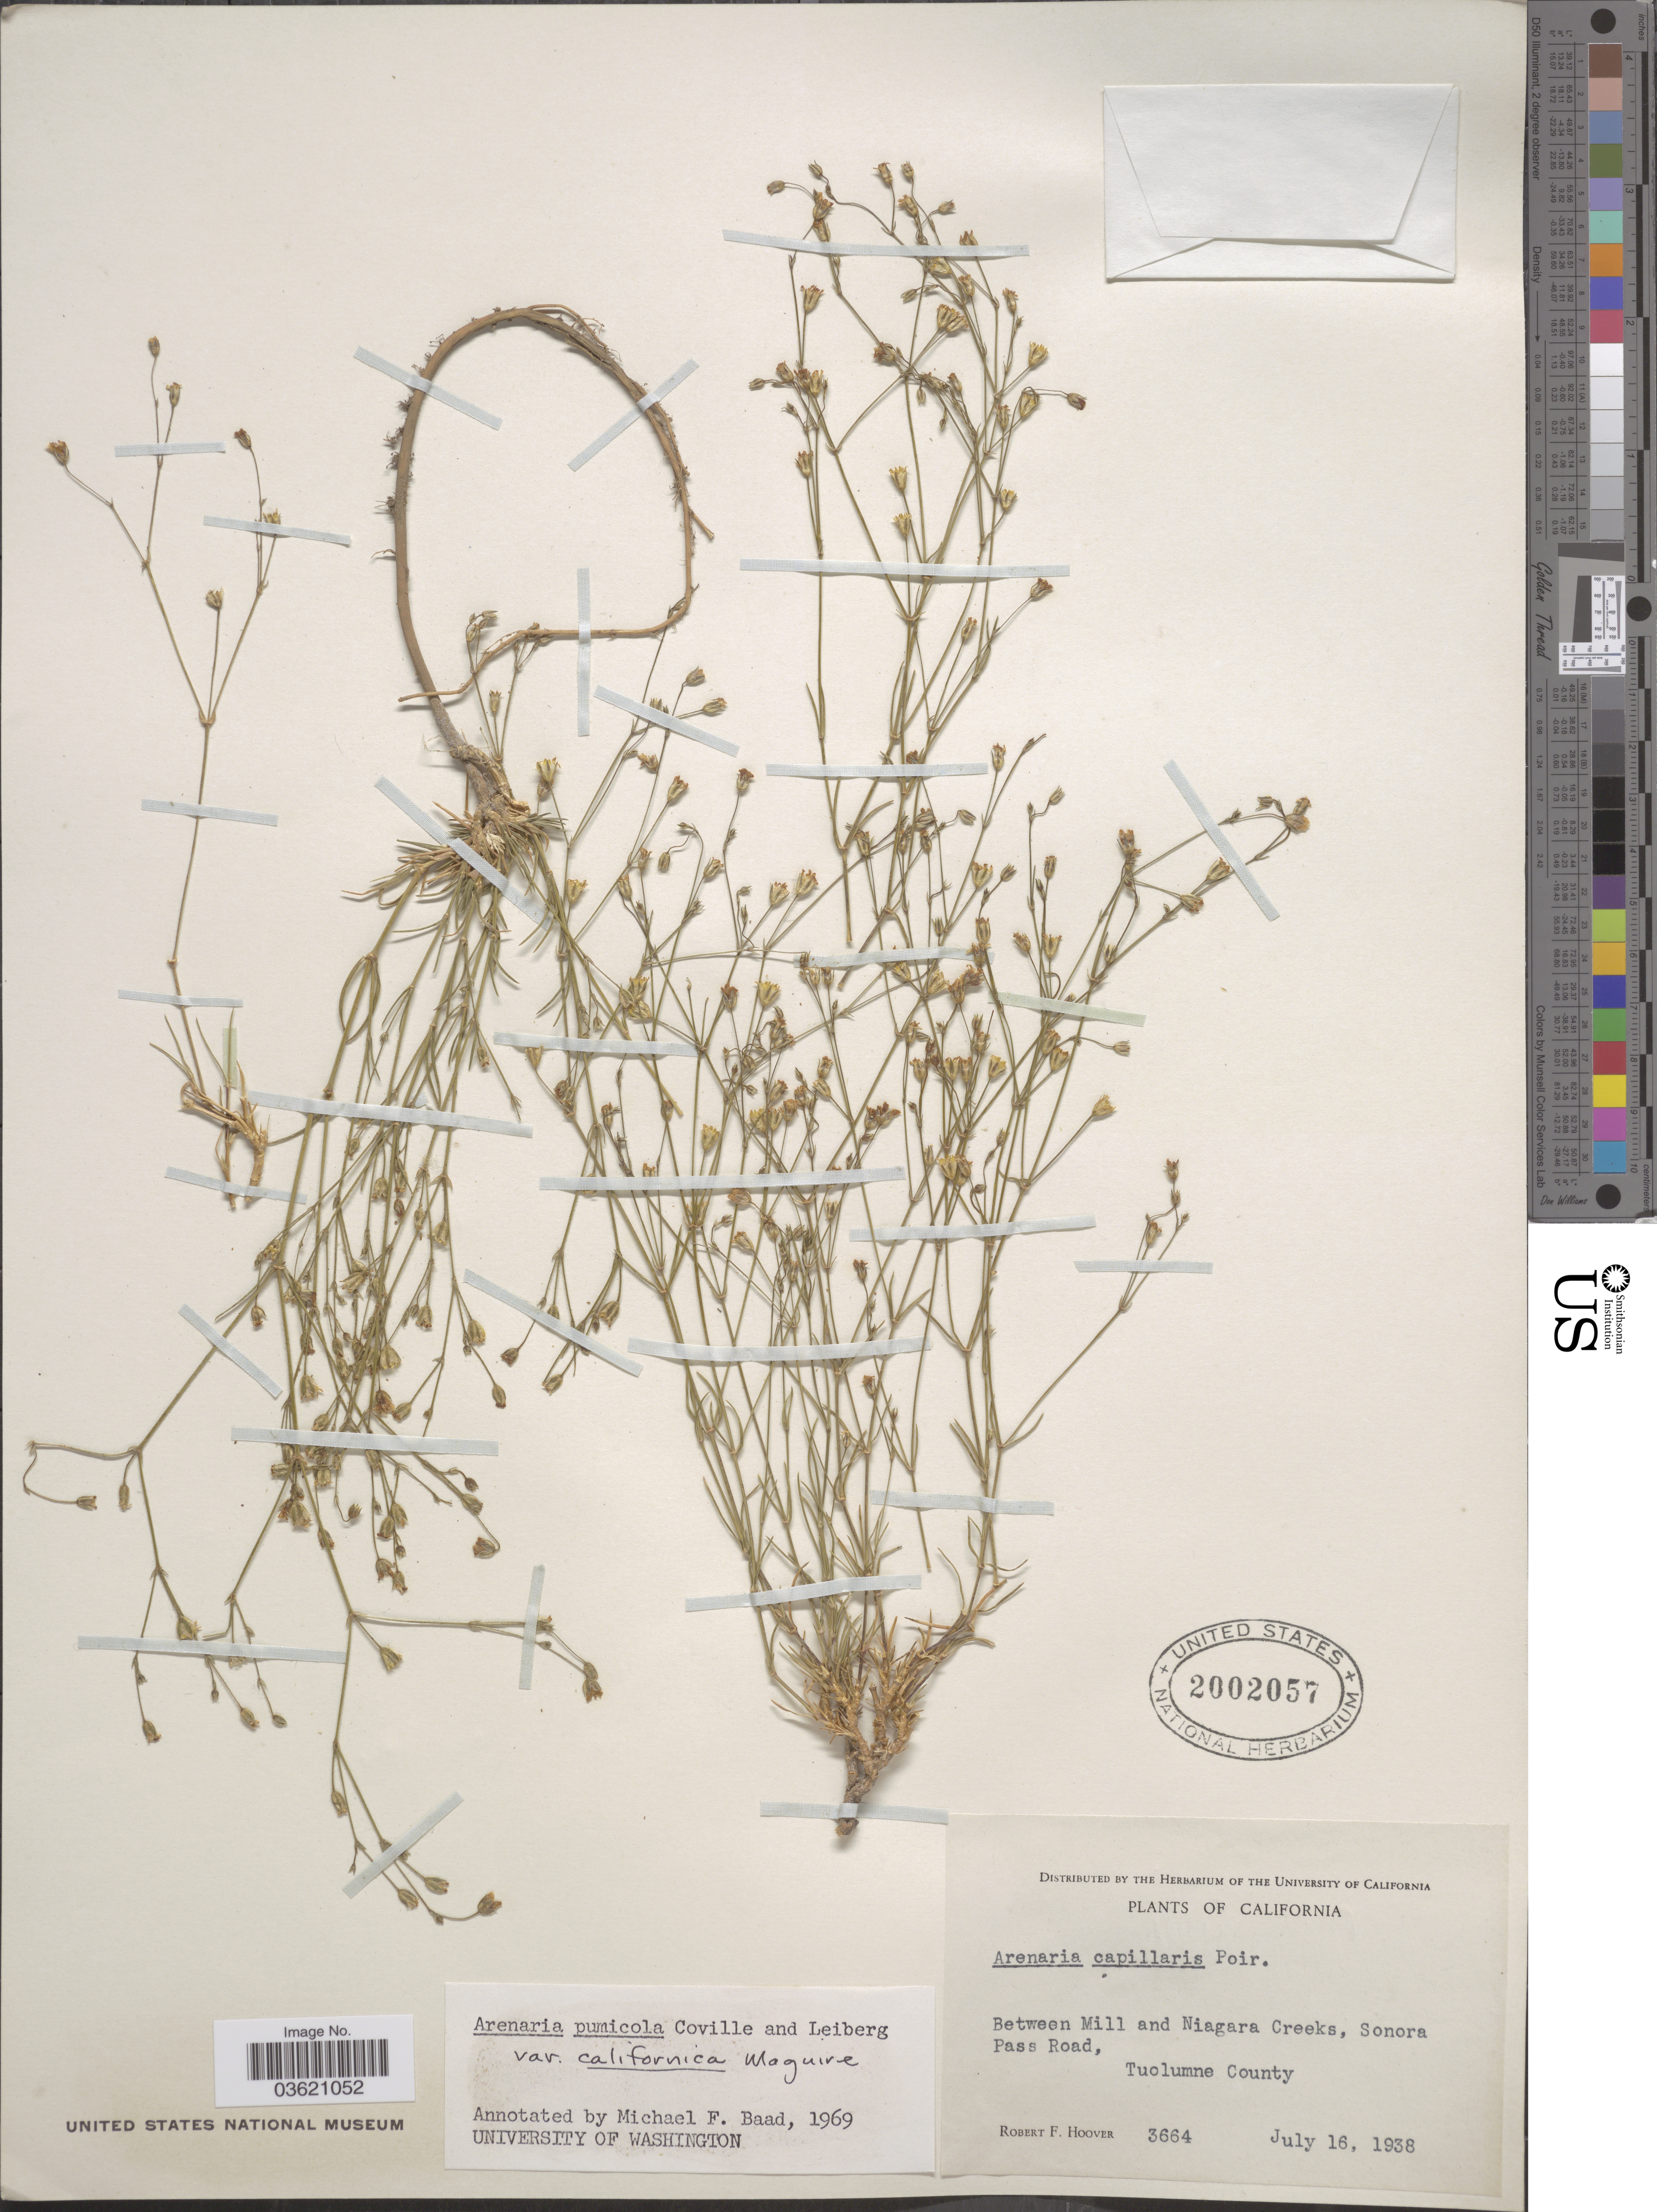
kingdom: Plantae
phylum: Tracheophyta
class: Magnoliopsida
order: Caryophyllales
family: Caryophyllaceae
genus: Eremogone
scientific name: Eremogone aculeata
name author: (S. Watson) Ikonn.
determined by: U.S. National Herbarium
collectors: R. F. Hoover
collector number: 3664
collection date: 1938-07-16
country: United States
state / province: California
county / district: Tuolumne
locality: Between Mill and Niagara Creeks, Sonora Pass Road, Tuolumne County.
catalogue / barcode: US 2002057